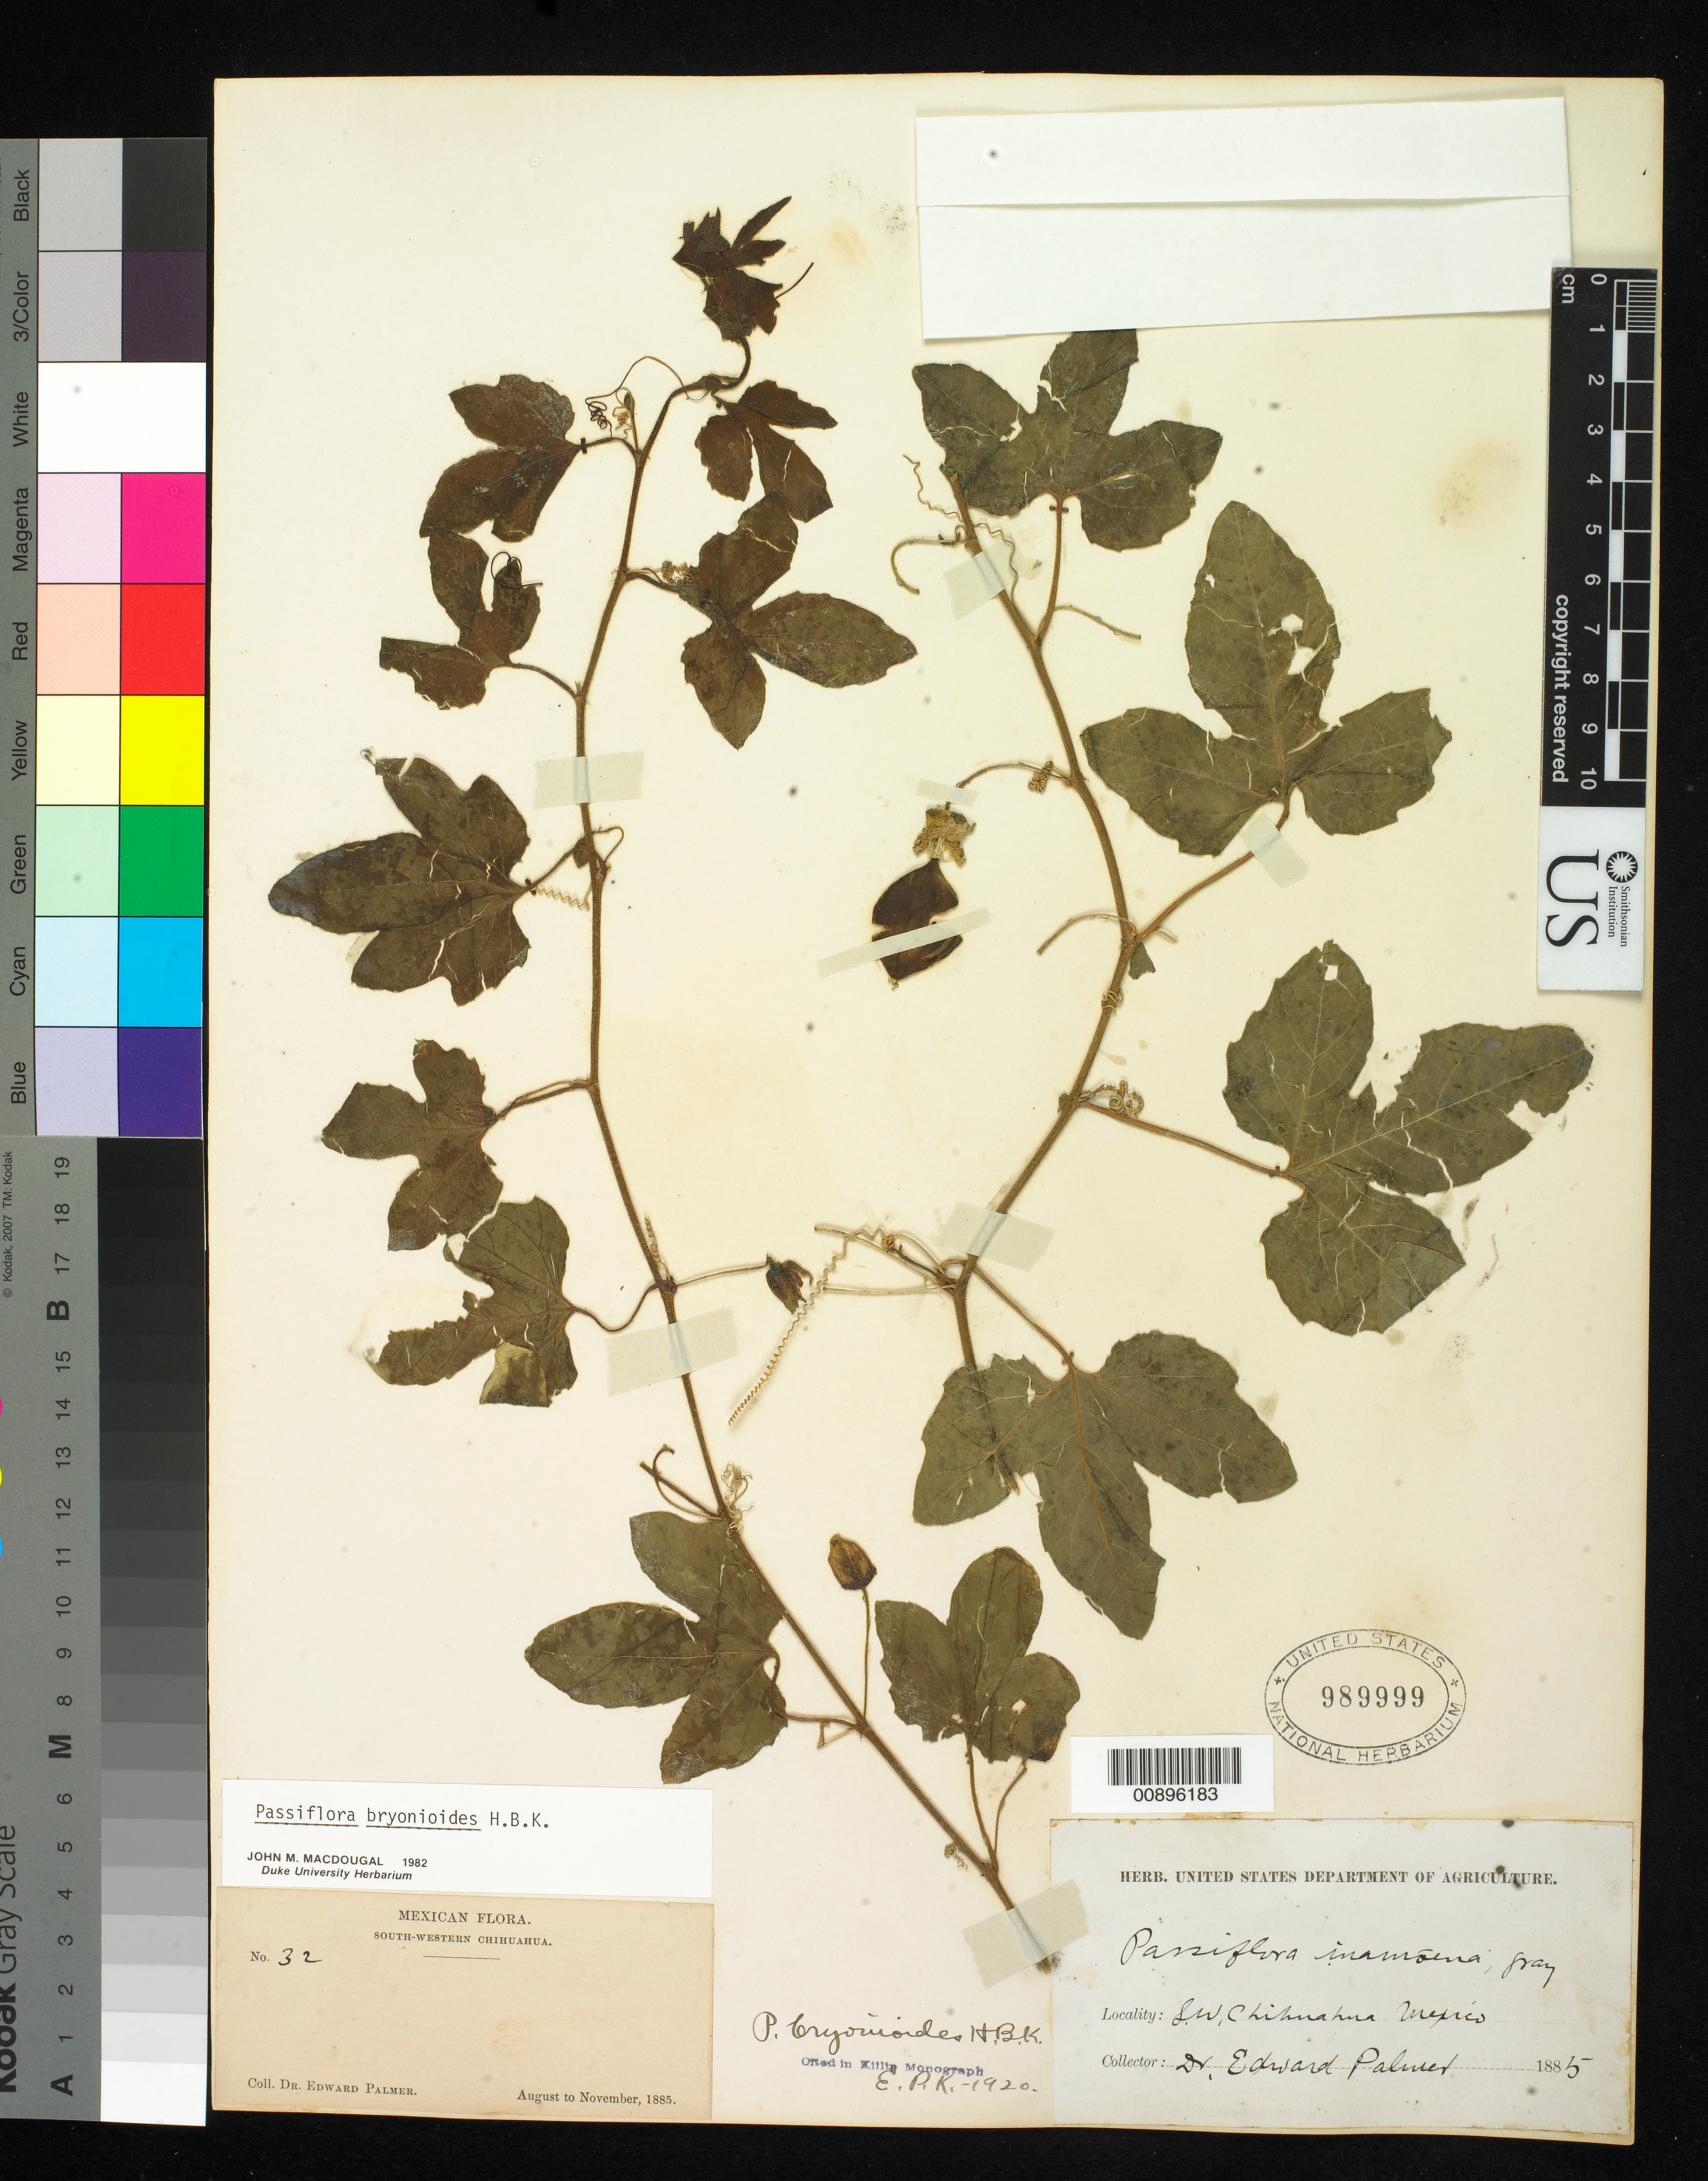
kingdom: Plantae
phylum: Tracheophyta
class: Magnoliopsida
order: Malpighiales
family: Passifloraceae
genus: Passiflora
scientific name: Passiflora bryonioides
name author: Kunth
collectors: E. Palmer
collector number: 32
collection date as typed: Aug 1885 to -- Nov 1885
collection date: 1885-08/1885-11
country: Mexico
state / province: Chihuahua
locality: South-Western Chihuahua.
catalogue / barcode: US 989999